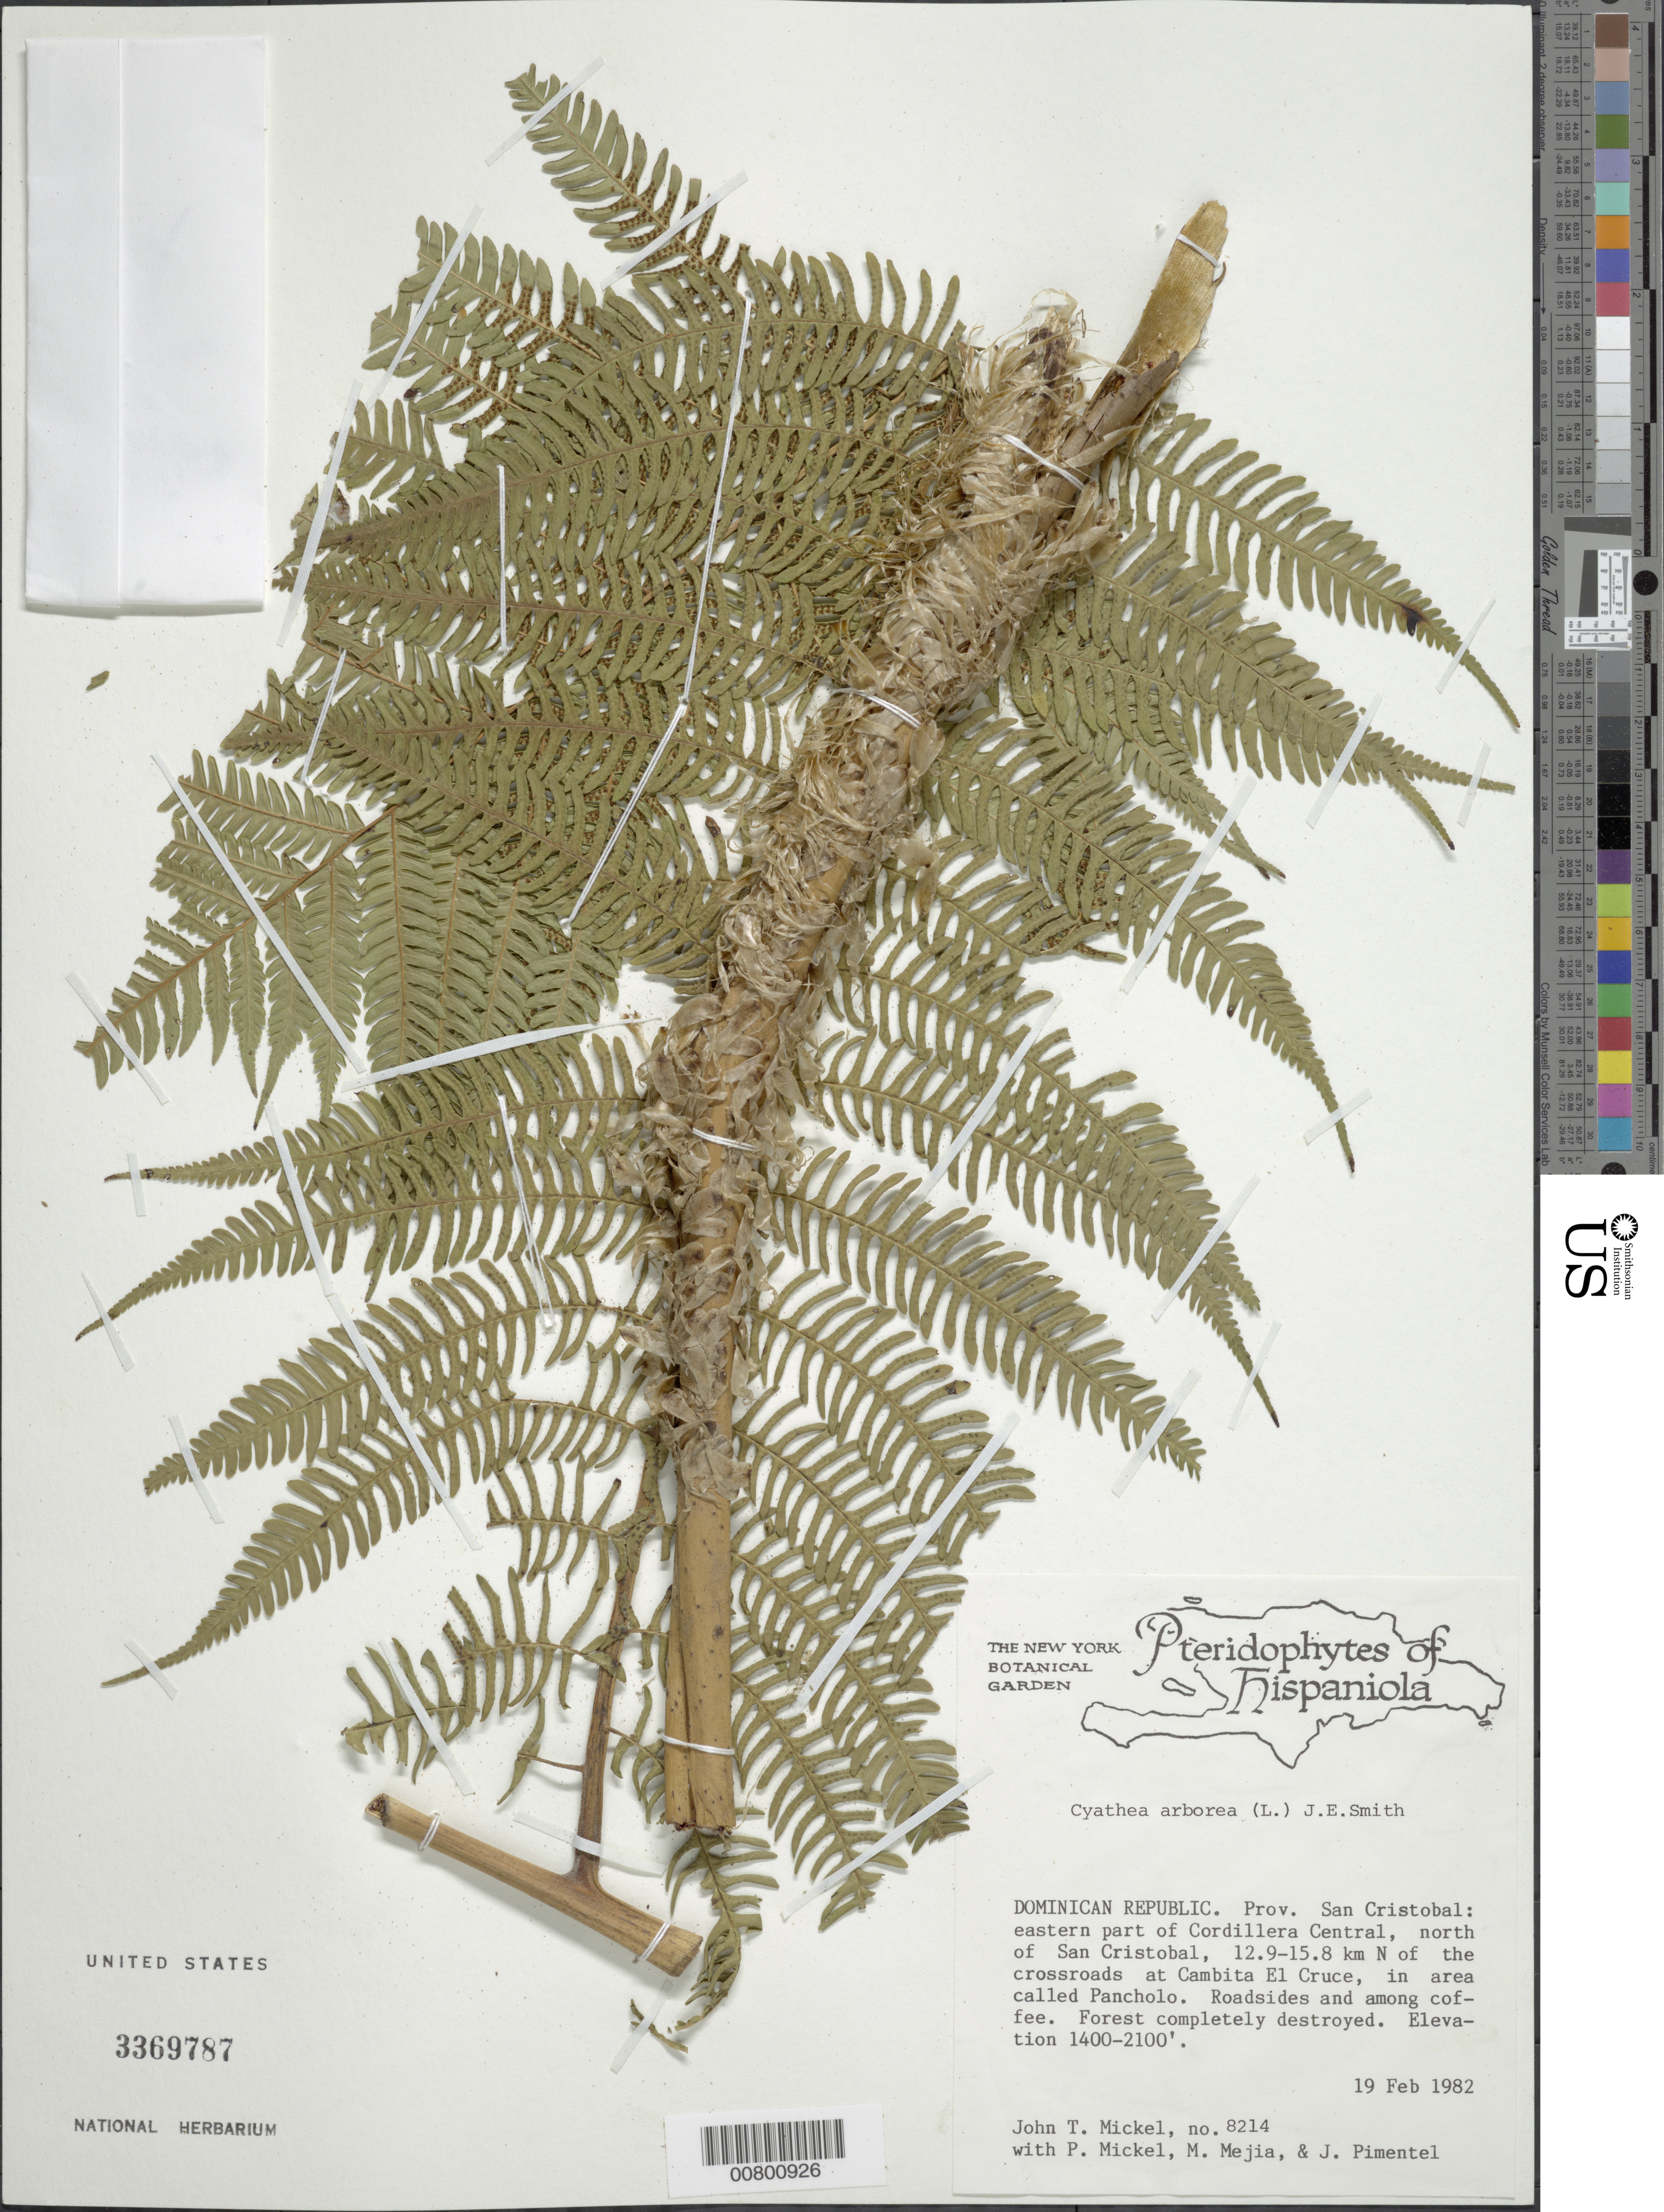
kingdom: Plantae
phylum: Tracheophyta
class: Polypodiopsida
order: Cyatheales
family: Cyatheaceae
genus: Cyathea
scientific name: Cyathea arborea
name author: (L.) Sm.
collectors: J. T. Mickel, P. Mickel, M. Mejia & J. Pimentel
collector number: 8214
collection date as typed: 19 Feb 1982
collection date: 1982-02-19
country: Dominican Republic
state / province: San Cristobal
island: Hispaniola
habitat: Roadsides and among coffee; forest completely destroyed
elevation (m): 427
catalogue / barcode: US 3369787